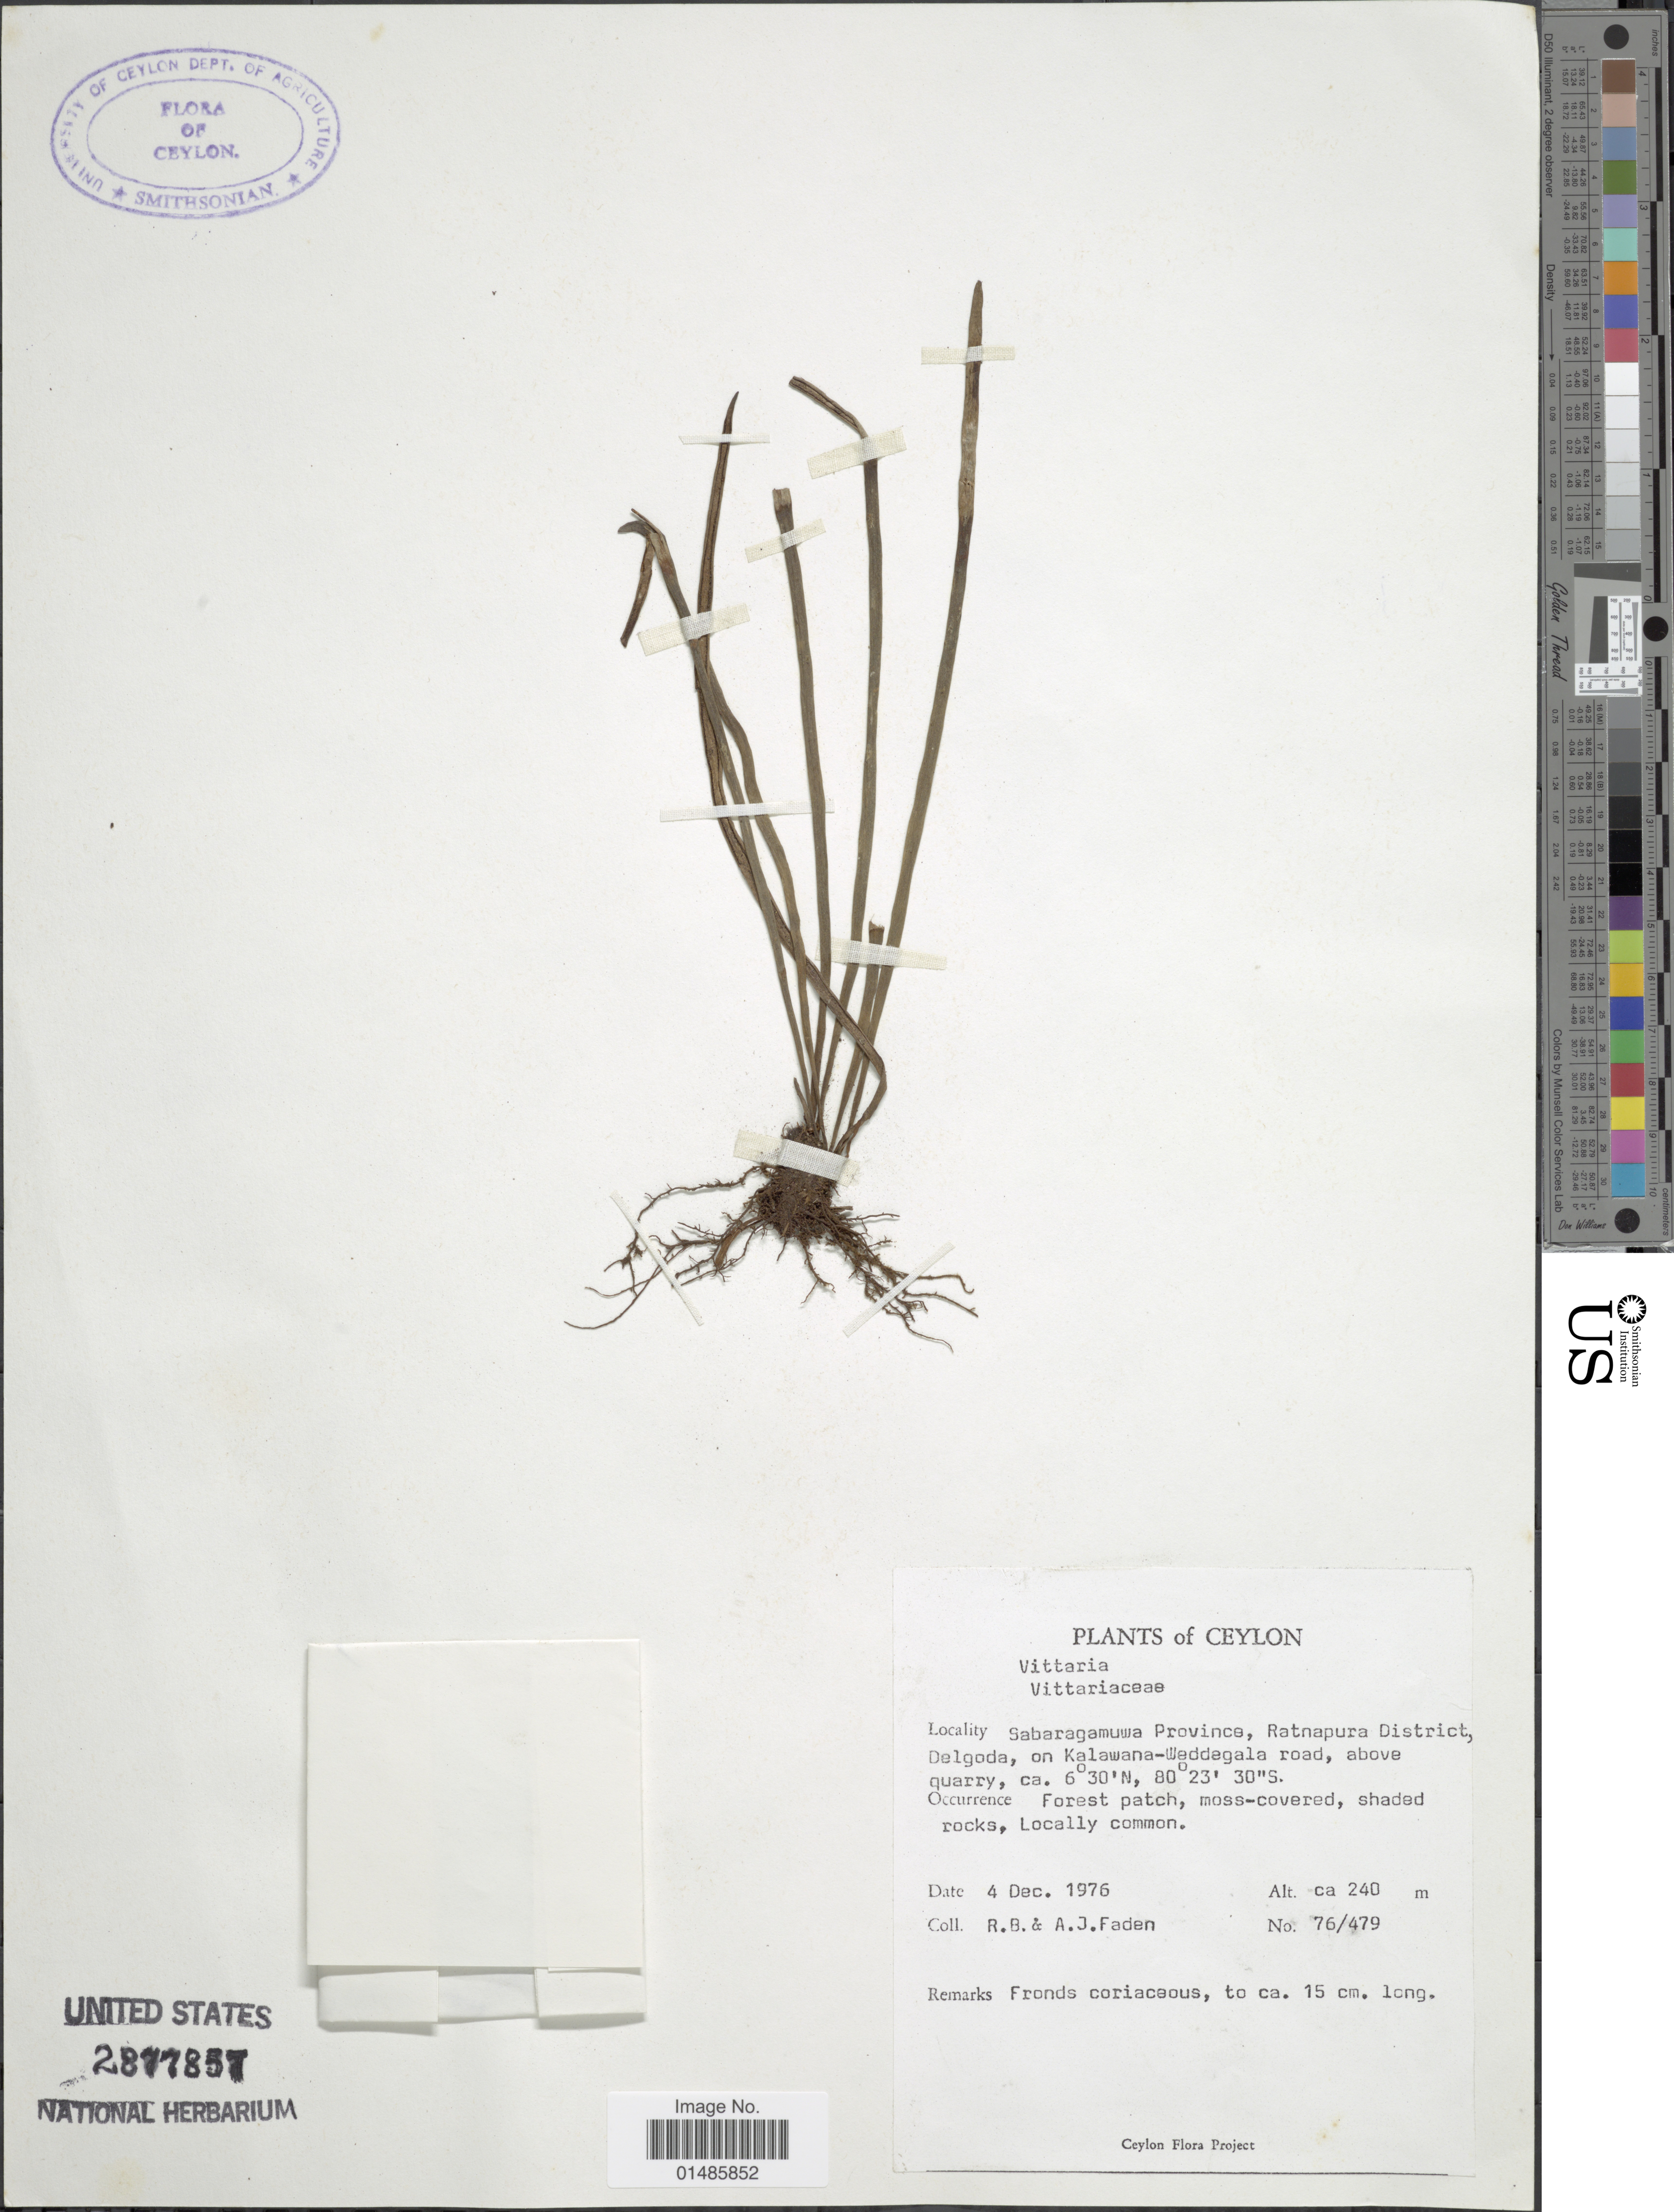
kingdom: Plantae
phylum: Tracheophyta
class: Polypodiopsida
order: Polypodiales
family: Pteridaceae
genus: Haplopteris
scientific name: Haplopteris sp.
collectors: R. B. Faden & A. J. Faden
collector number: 76/479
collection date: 1976-12-04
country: Sri Lanka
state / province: Sabaragamuwa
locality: Ceylon. Ratnapura District, Delgoda, on Kalawana-Weddagala road, above quarry.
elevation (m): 240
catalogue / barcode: US 2877857